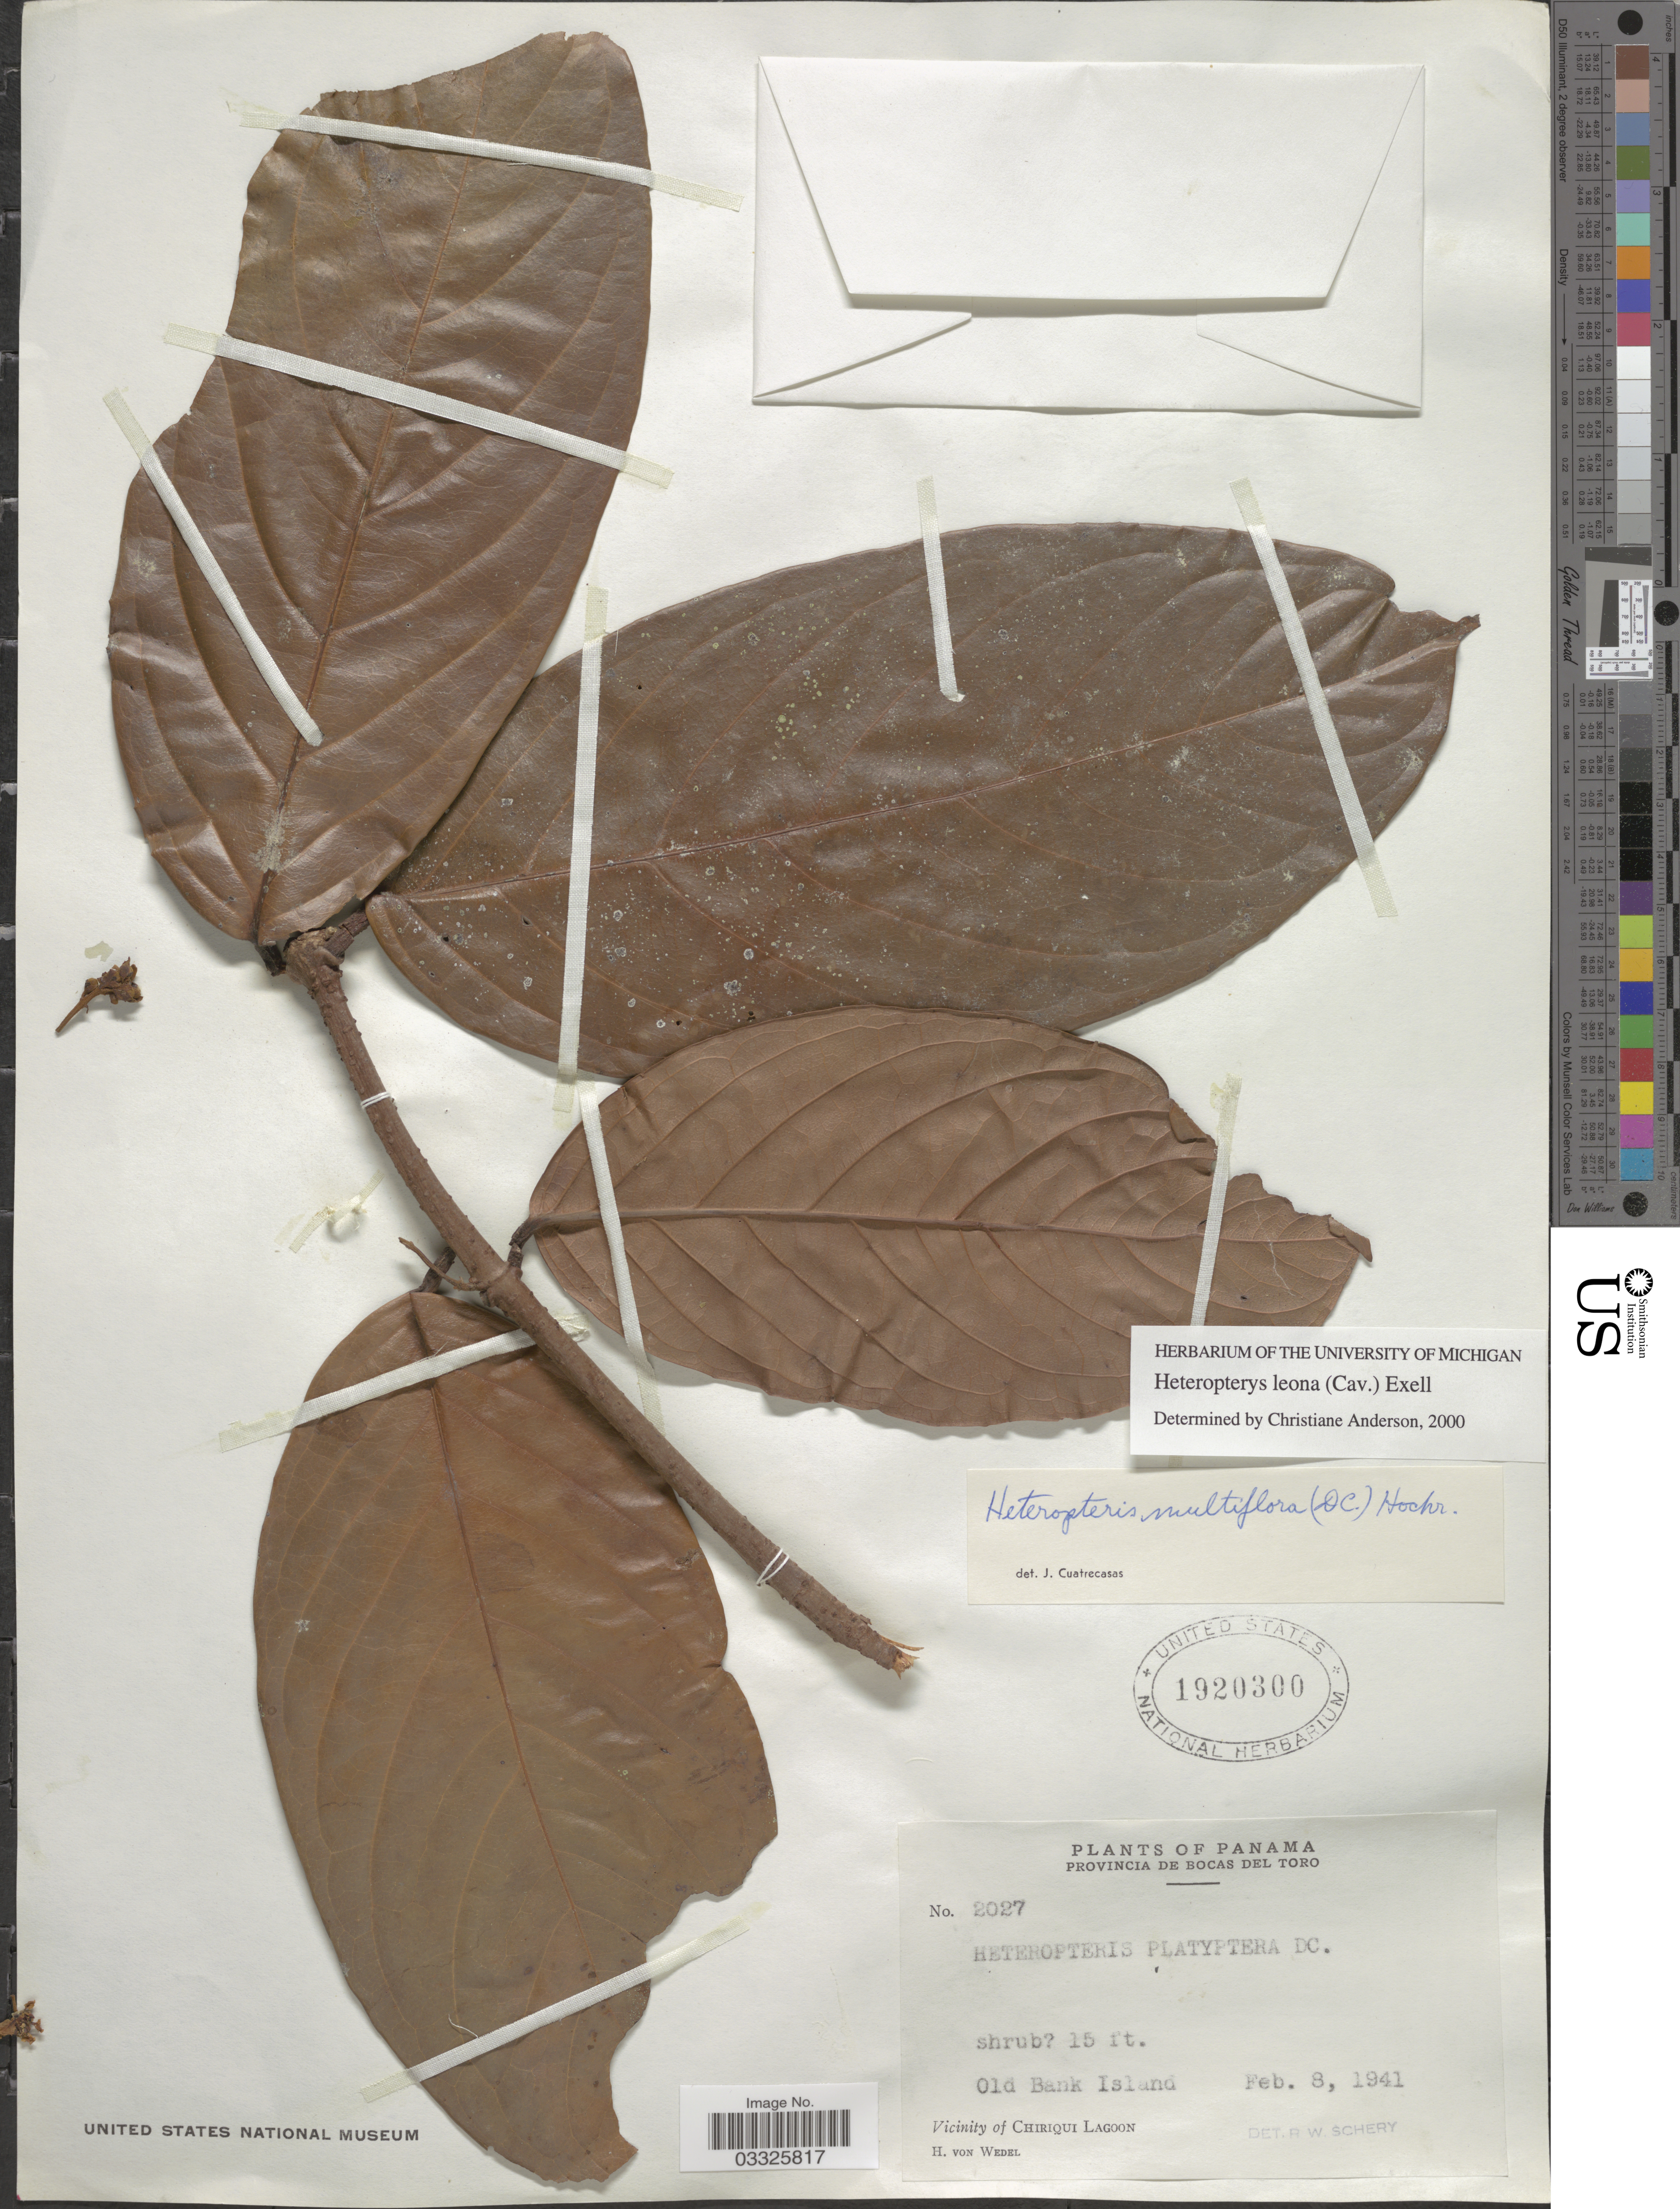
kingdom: Plantae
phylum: Tracheophyta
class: Magnoliopsida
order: Malpighiales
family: Malpighiaceae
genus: Heteropterys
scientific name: Heteropterys leona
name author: (Cav.) Exell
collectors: H. von Wedel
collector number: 2027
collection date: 1941-02-08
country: Panama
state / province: Bocas del Toro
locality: Old Bank Island. Vicinity of Chiriqui Lagoon.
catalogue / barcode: US 1920300